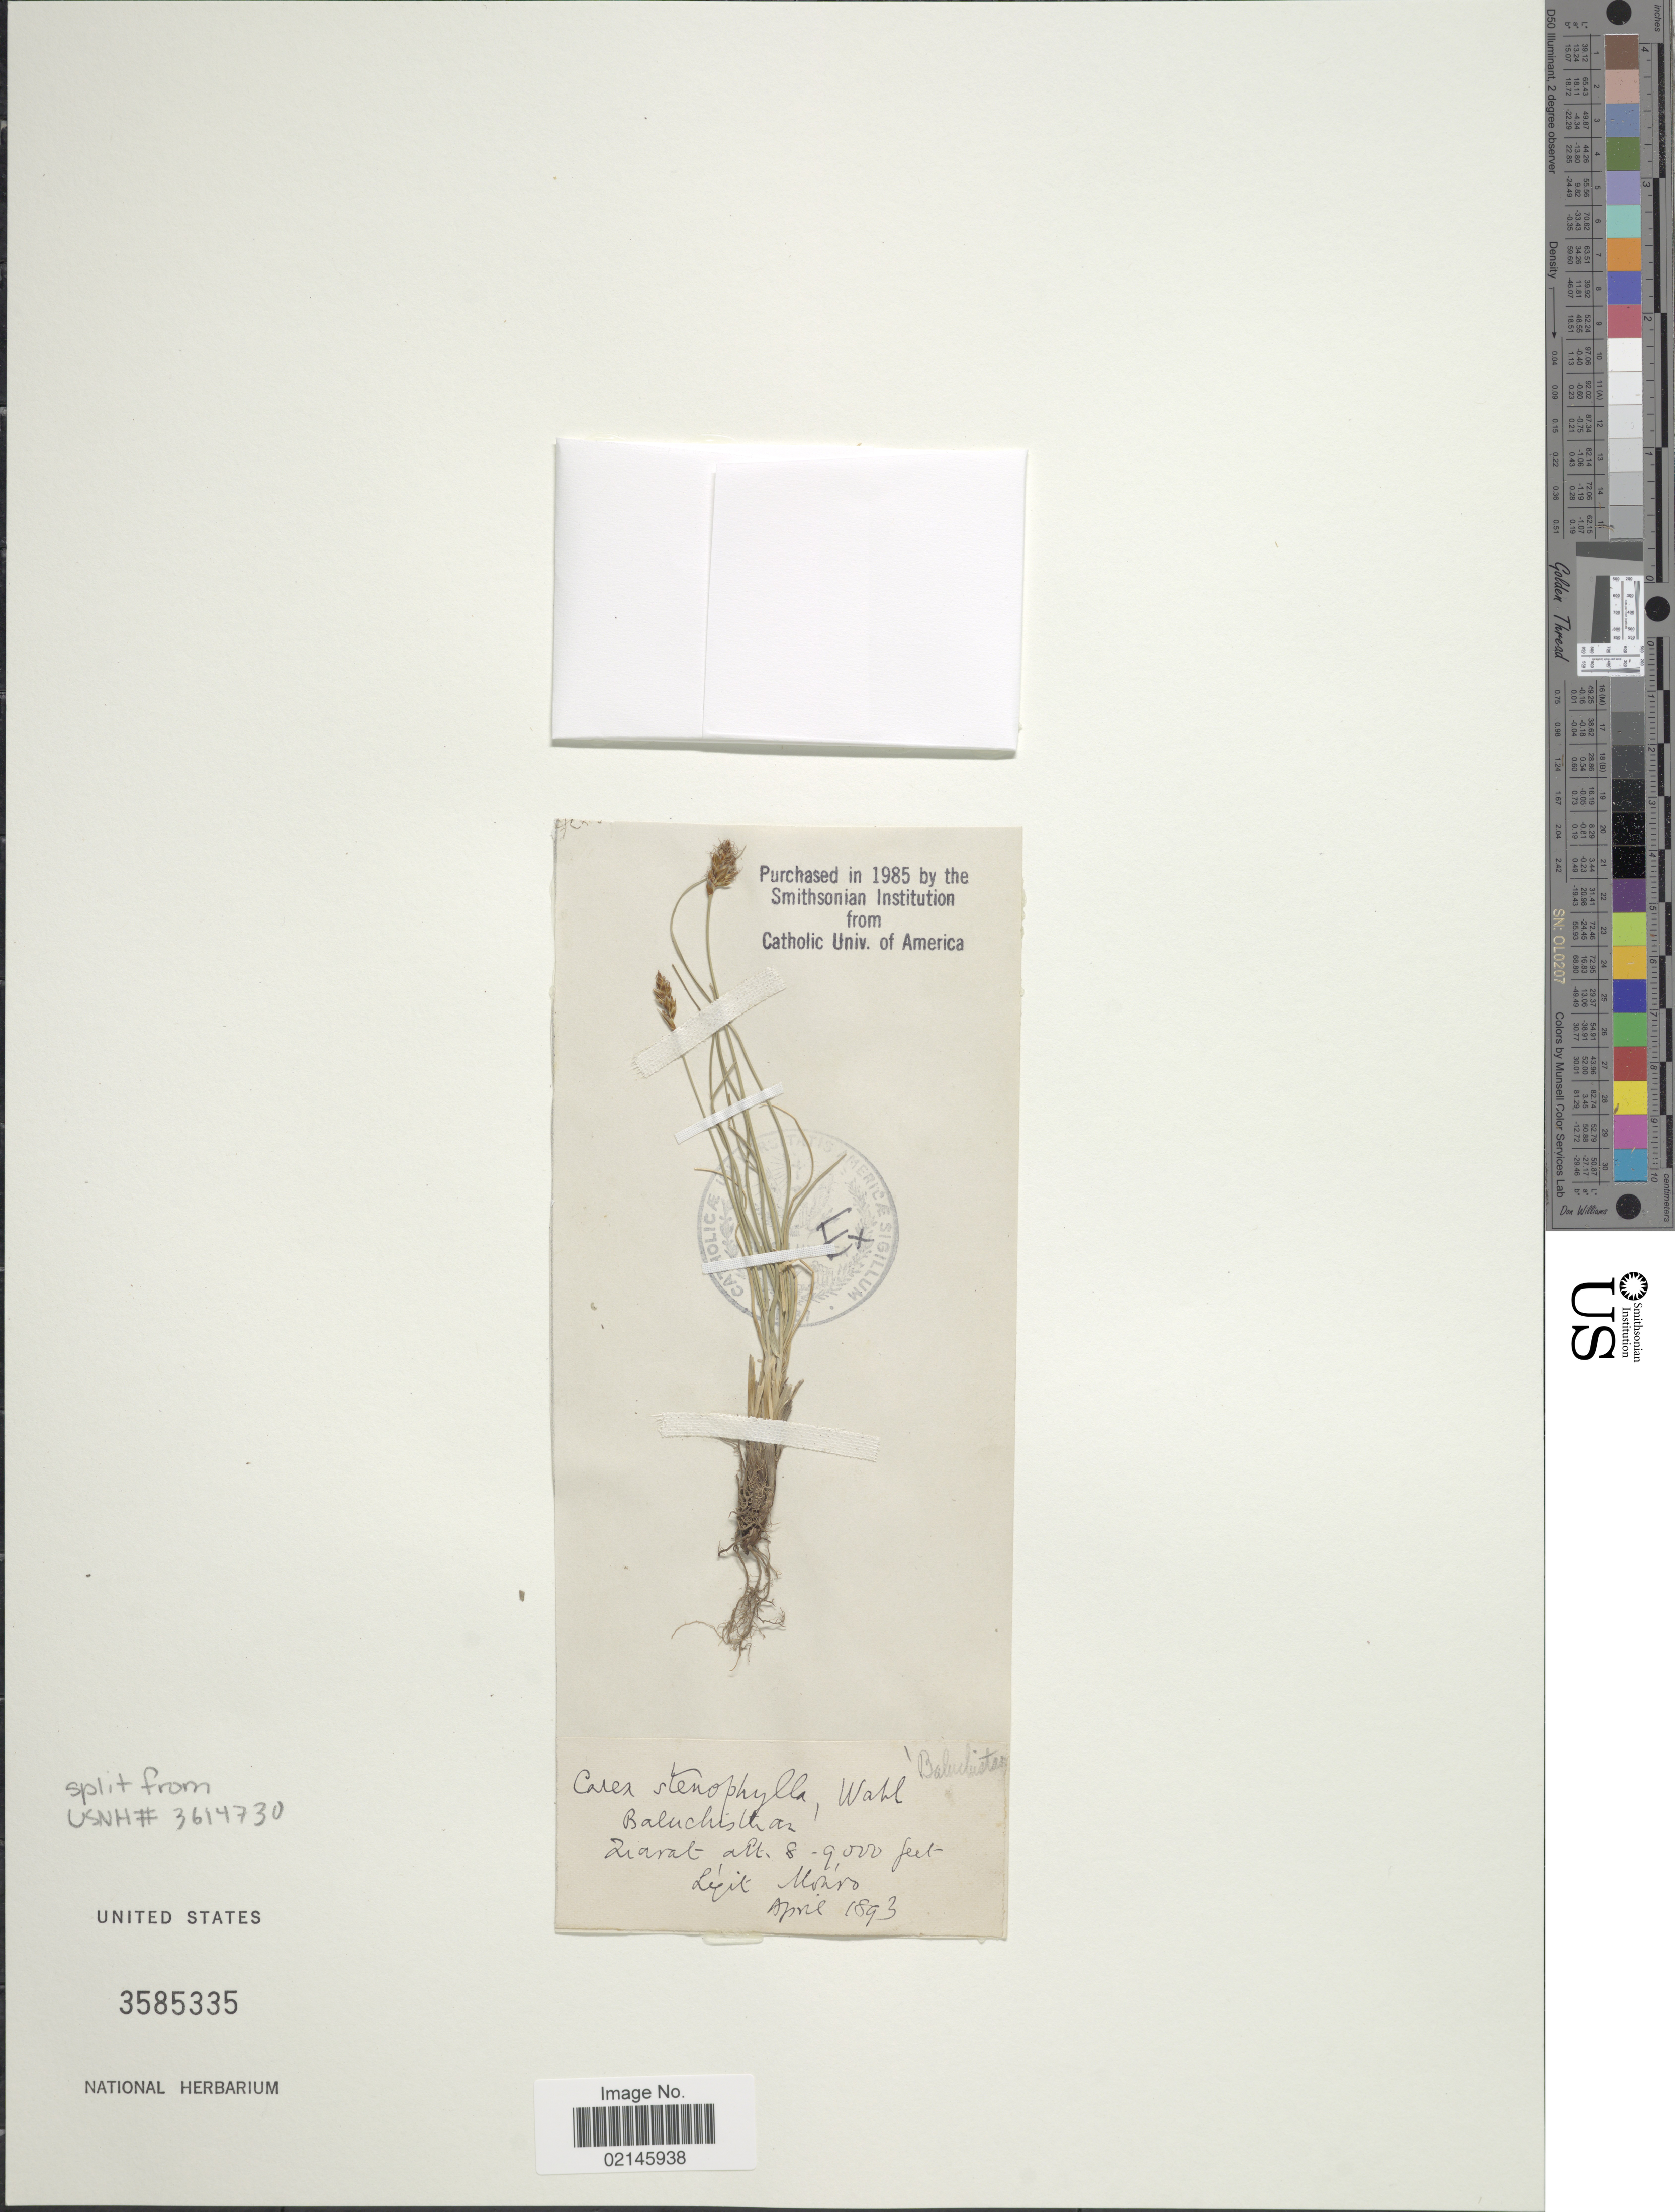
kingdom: Plantae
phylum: Tracheophyta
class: Liliopsida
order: Poales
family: Cyperaceae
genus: Carex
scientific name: Carex stenophylla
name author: Wahlenb.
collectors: Monro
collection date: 1893-04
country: Iran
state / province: Sistan and Baluchistan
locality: Baluchistan, Ziarat [interpreted]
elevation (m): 2438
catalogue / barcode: US 3585335